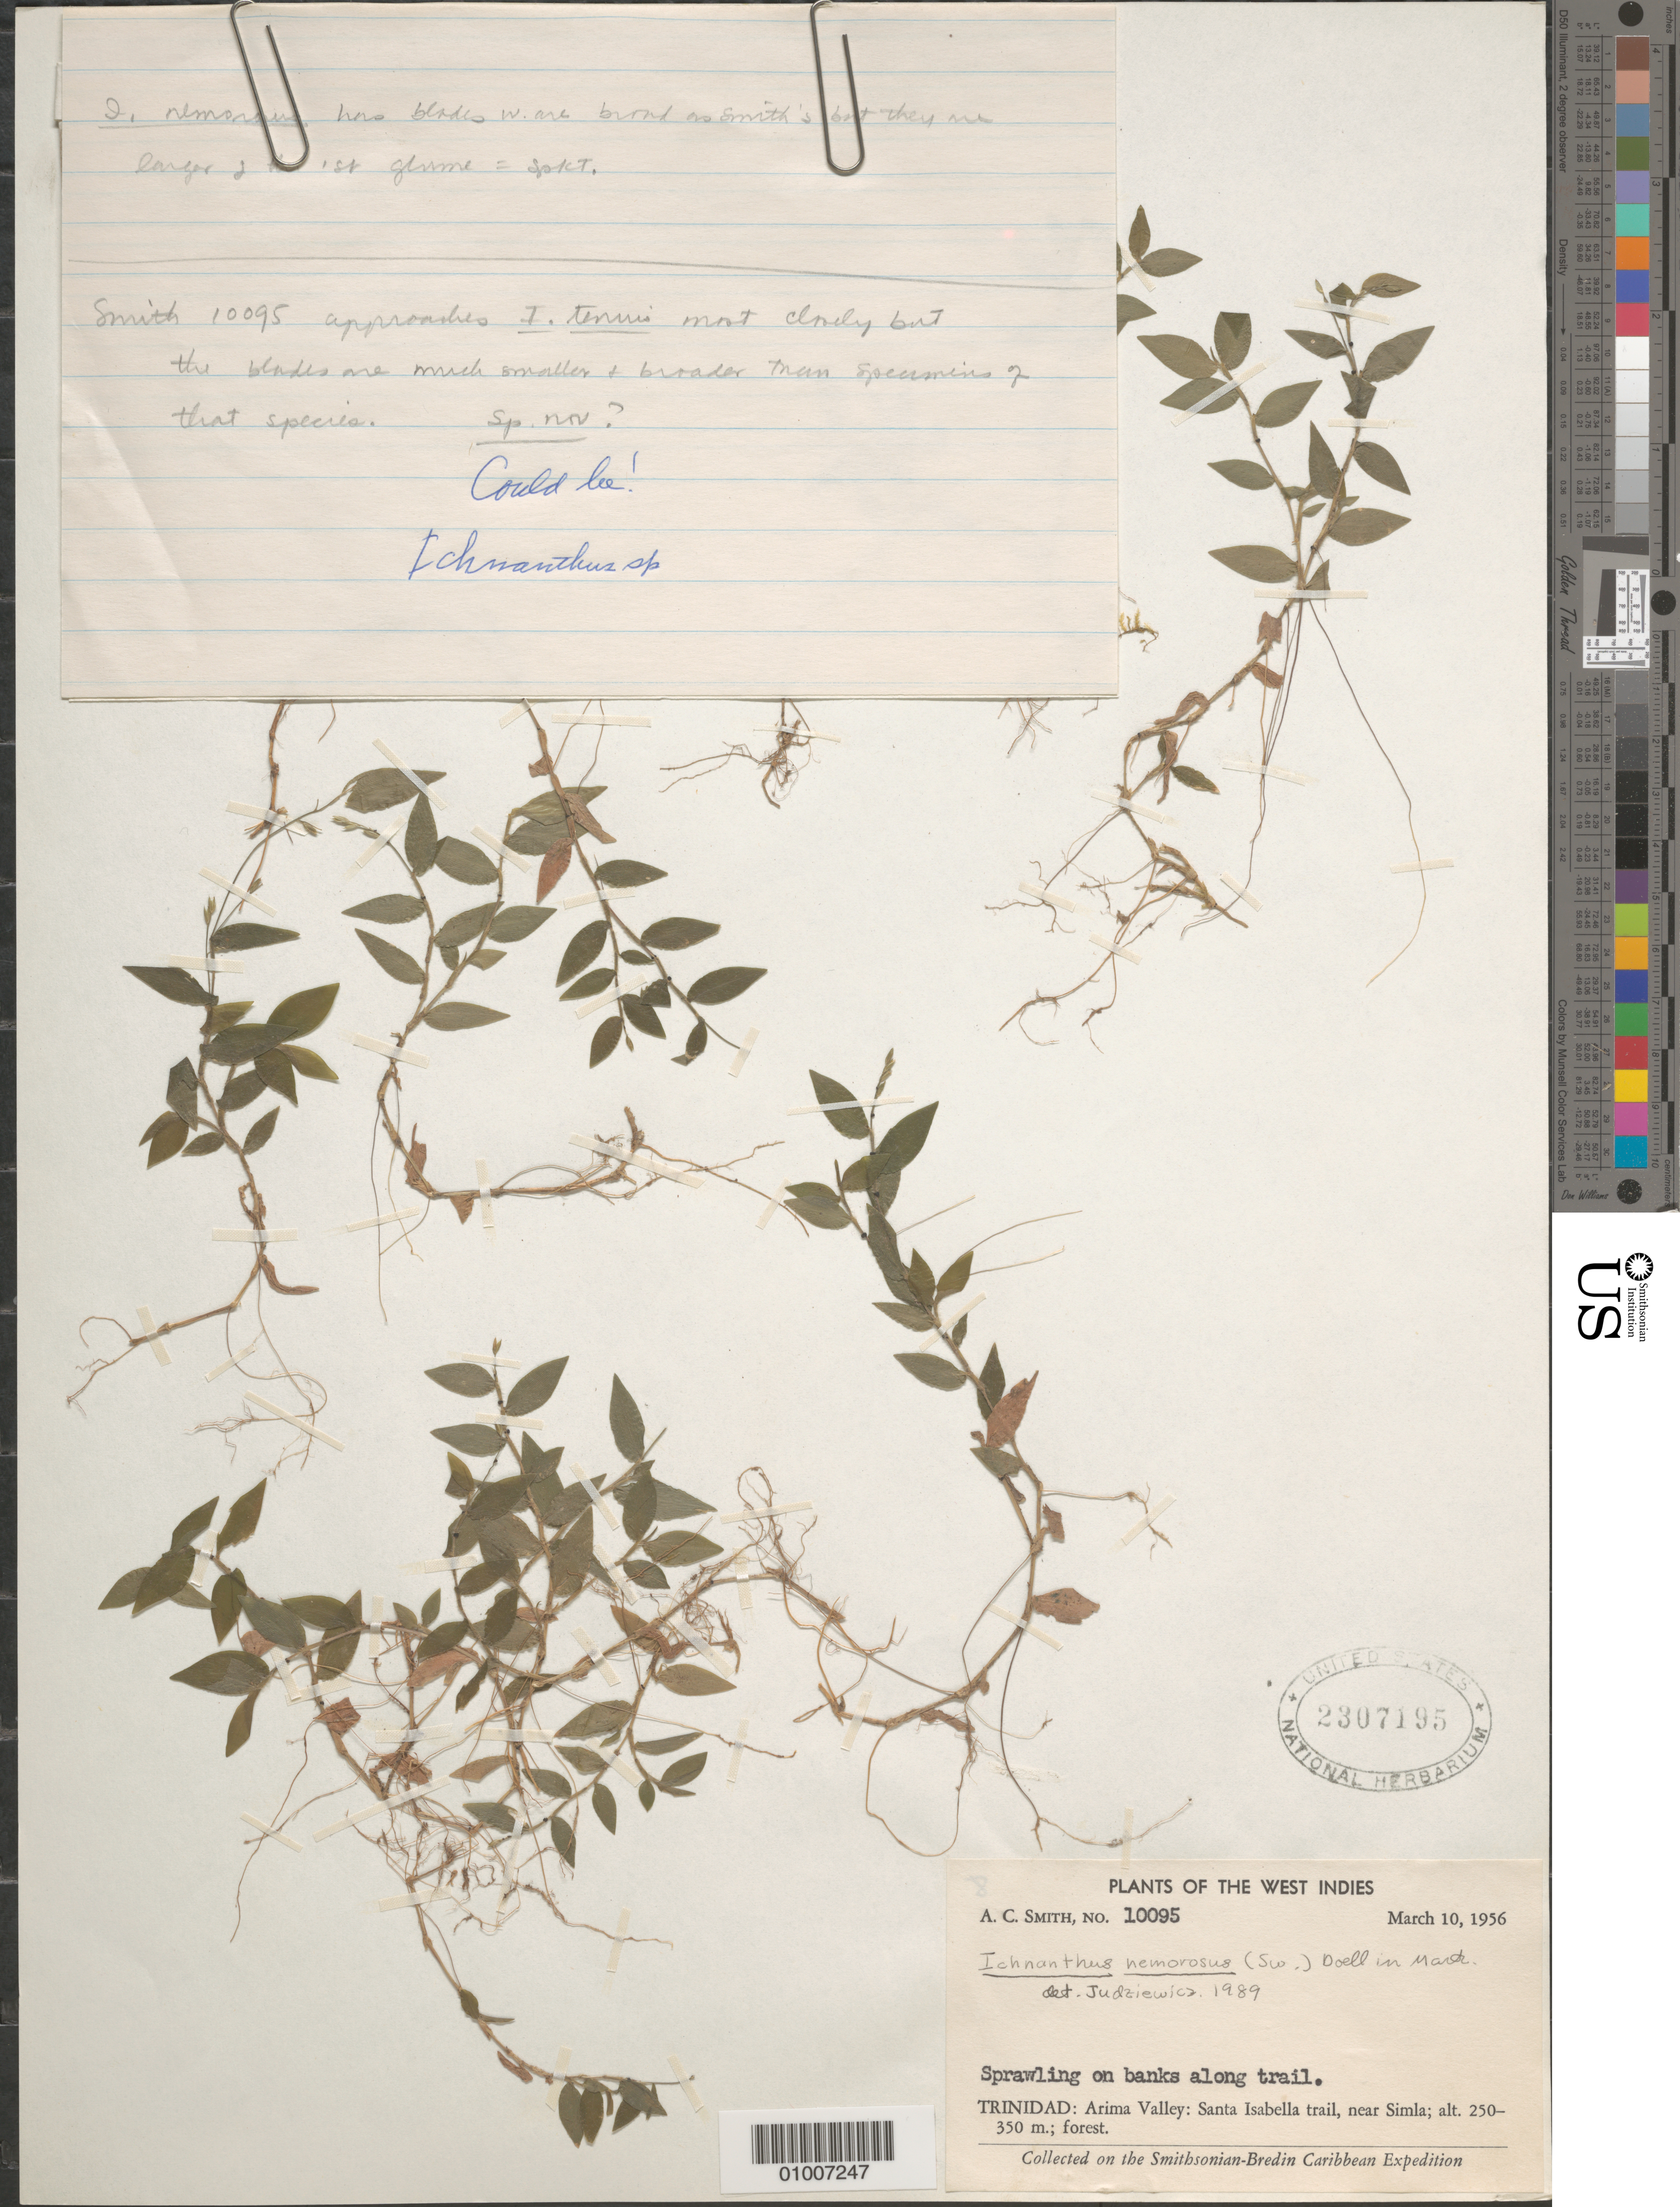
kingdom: Plantae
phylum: Tracheophyta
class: Liliopsida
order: Poales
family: Poaceae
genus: Ichnanthus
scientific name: Ichnanthus nemorosus var. nemorosus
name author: (Sw.) Döll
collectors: A. C. Smith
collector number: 10095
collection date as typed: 10 Mar 1956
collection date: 1956-03-10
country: Trinidad and Tobago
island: Trinidad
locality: Arima Valley, Santa Isabella Trail, near Simla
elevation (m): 250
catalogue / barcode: US 2307195